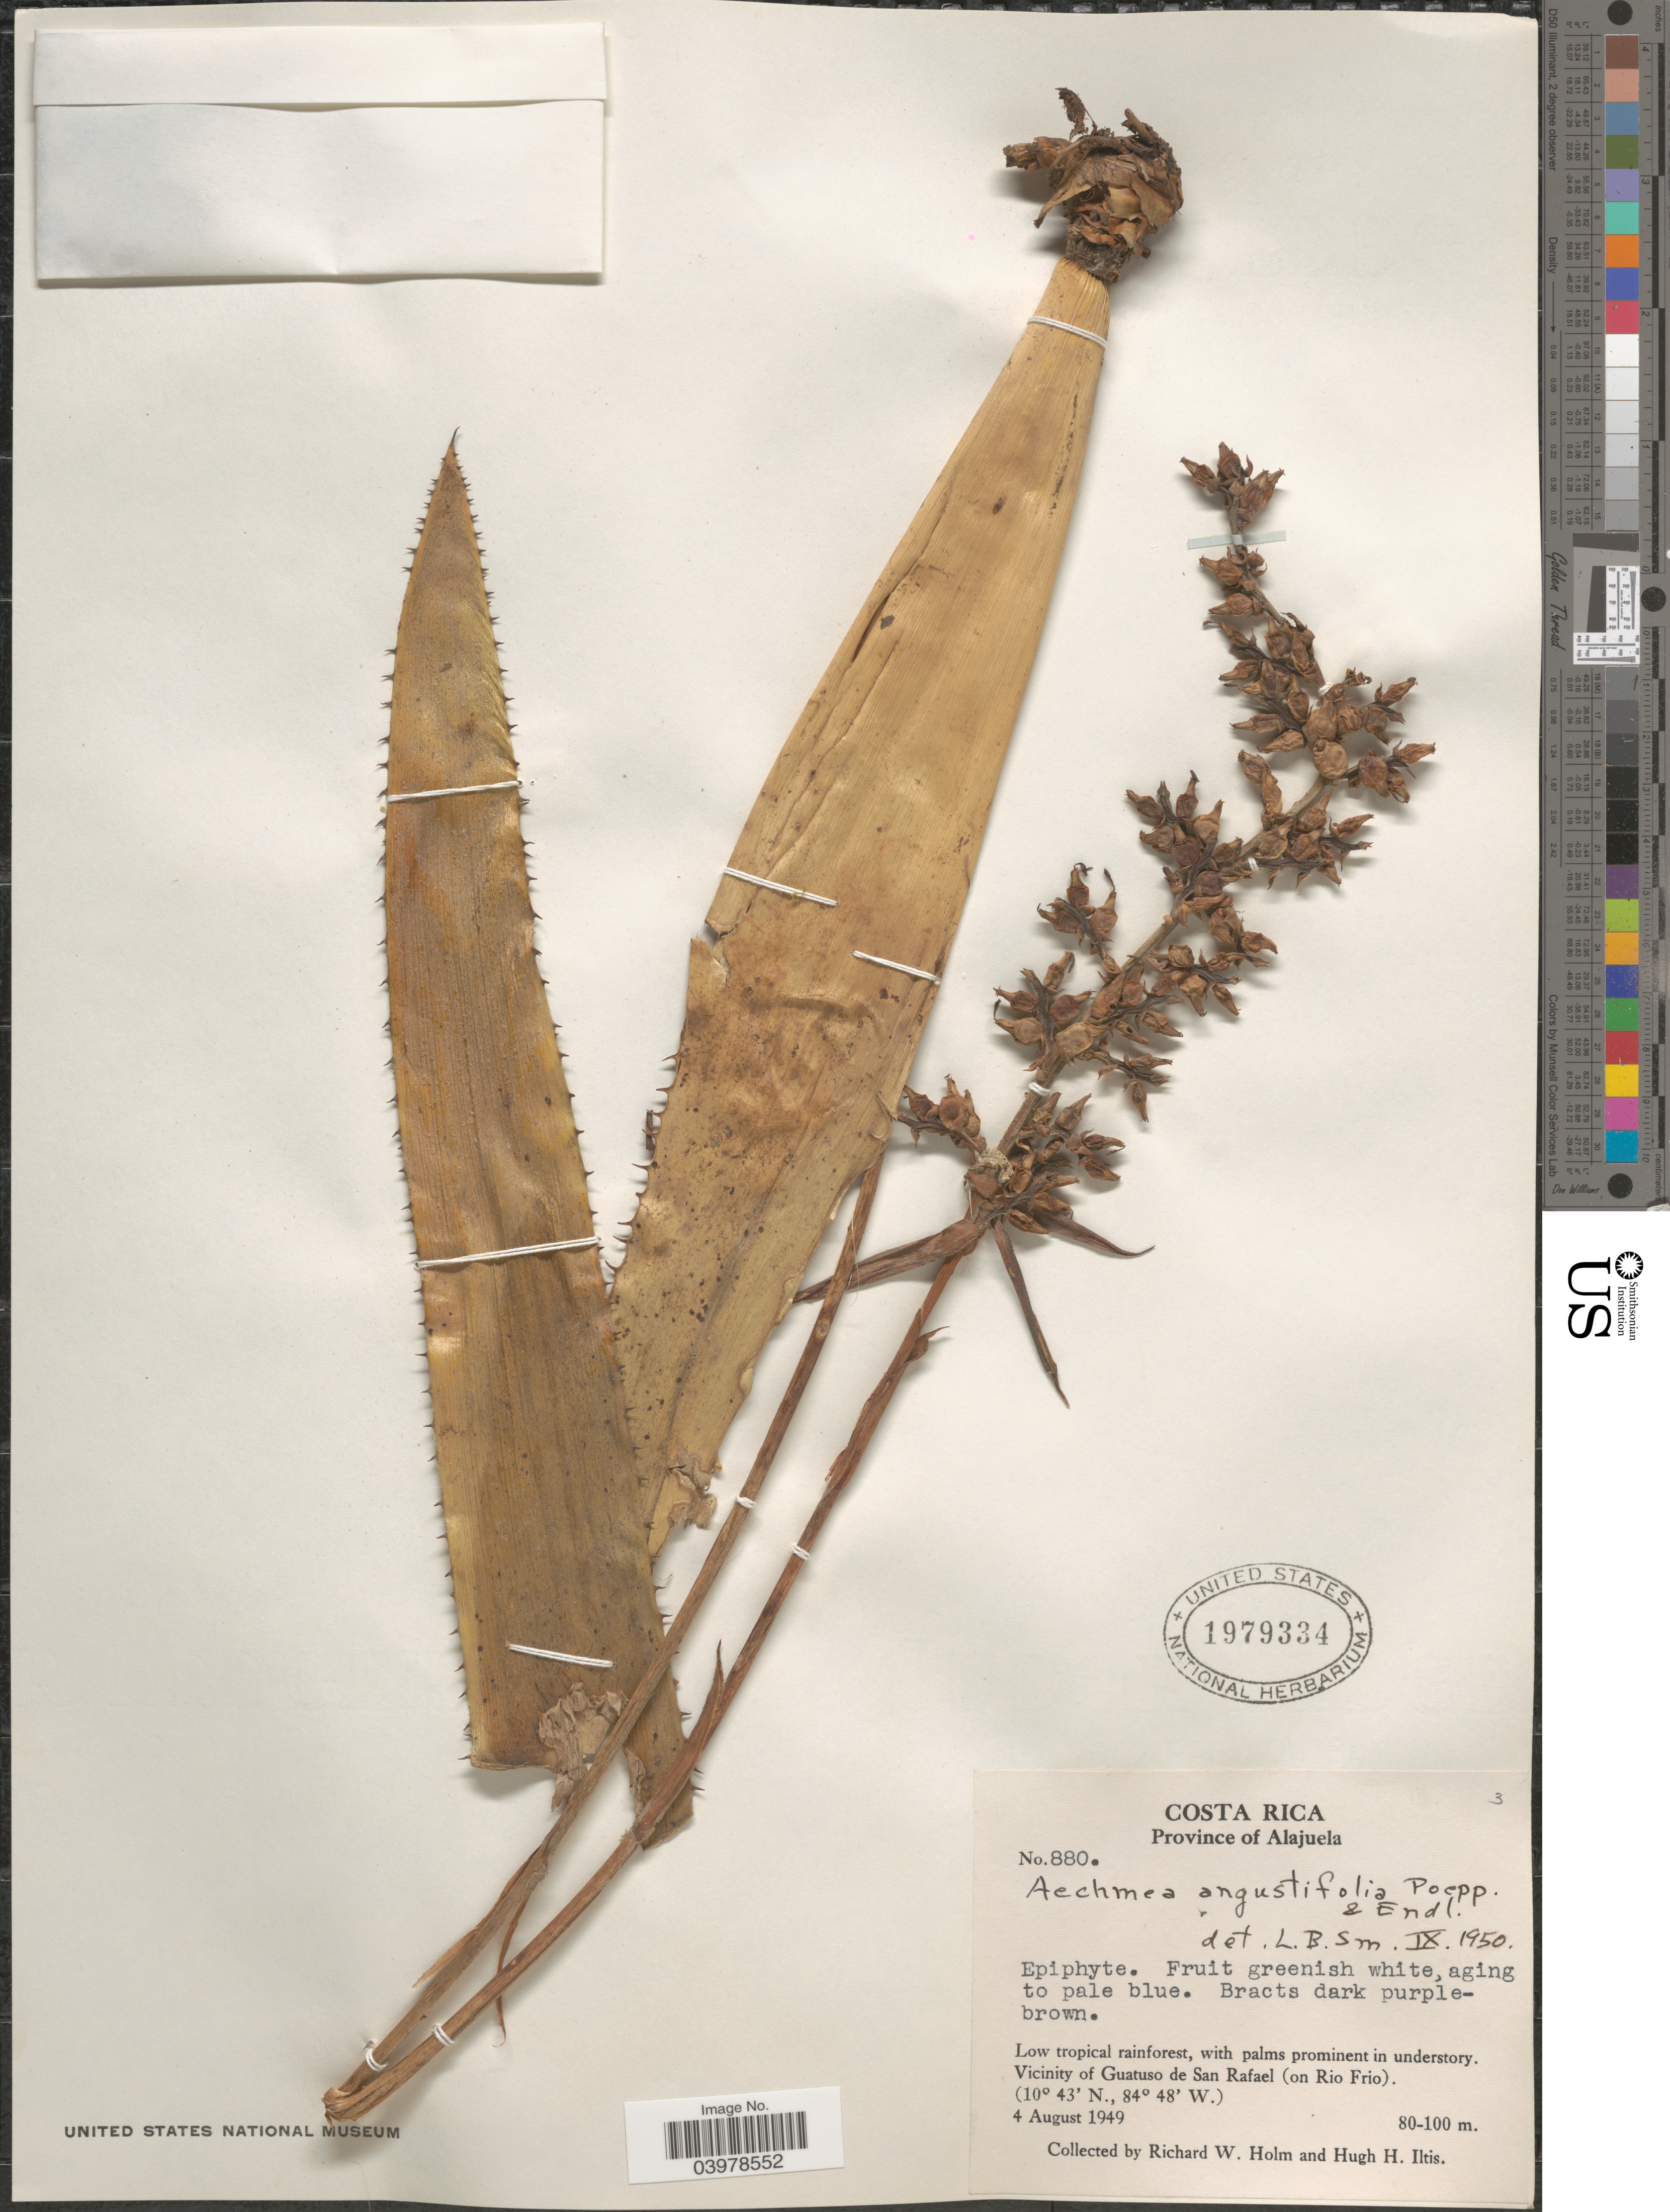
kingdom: Plantae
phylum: Tracheophyta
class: Liliopsida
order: Poales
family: Bromeliaceae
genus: Aechmea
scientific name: Aechmea angustifolia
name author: Poepp. & Endl.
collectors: R. W. Holm & H. Iltis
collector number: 880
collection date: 1949-08-04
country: Costa Rica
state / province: Alajuela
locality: Vicinity of Guatuso de San Rafael (on Rio Frio).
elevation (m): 80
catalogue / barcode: US 1979334